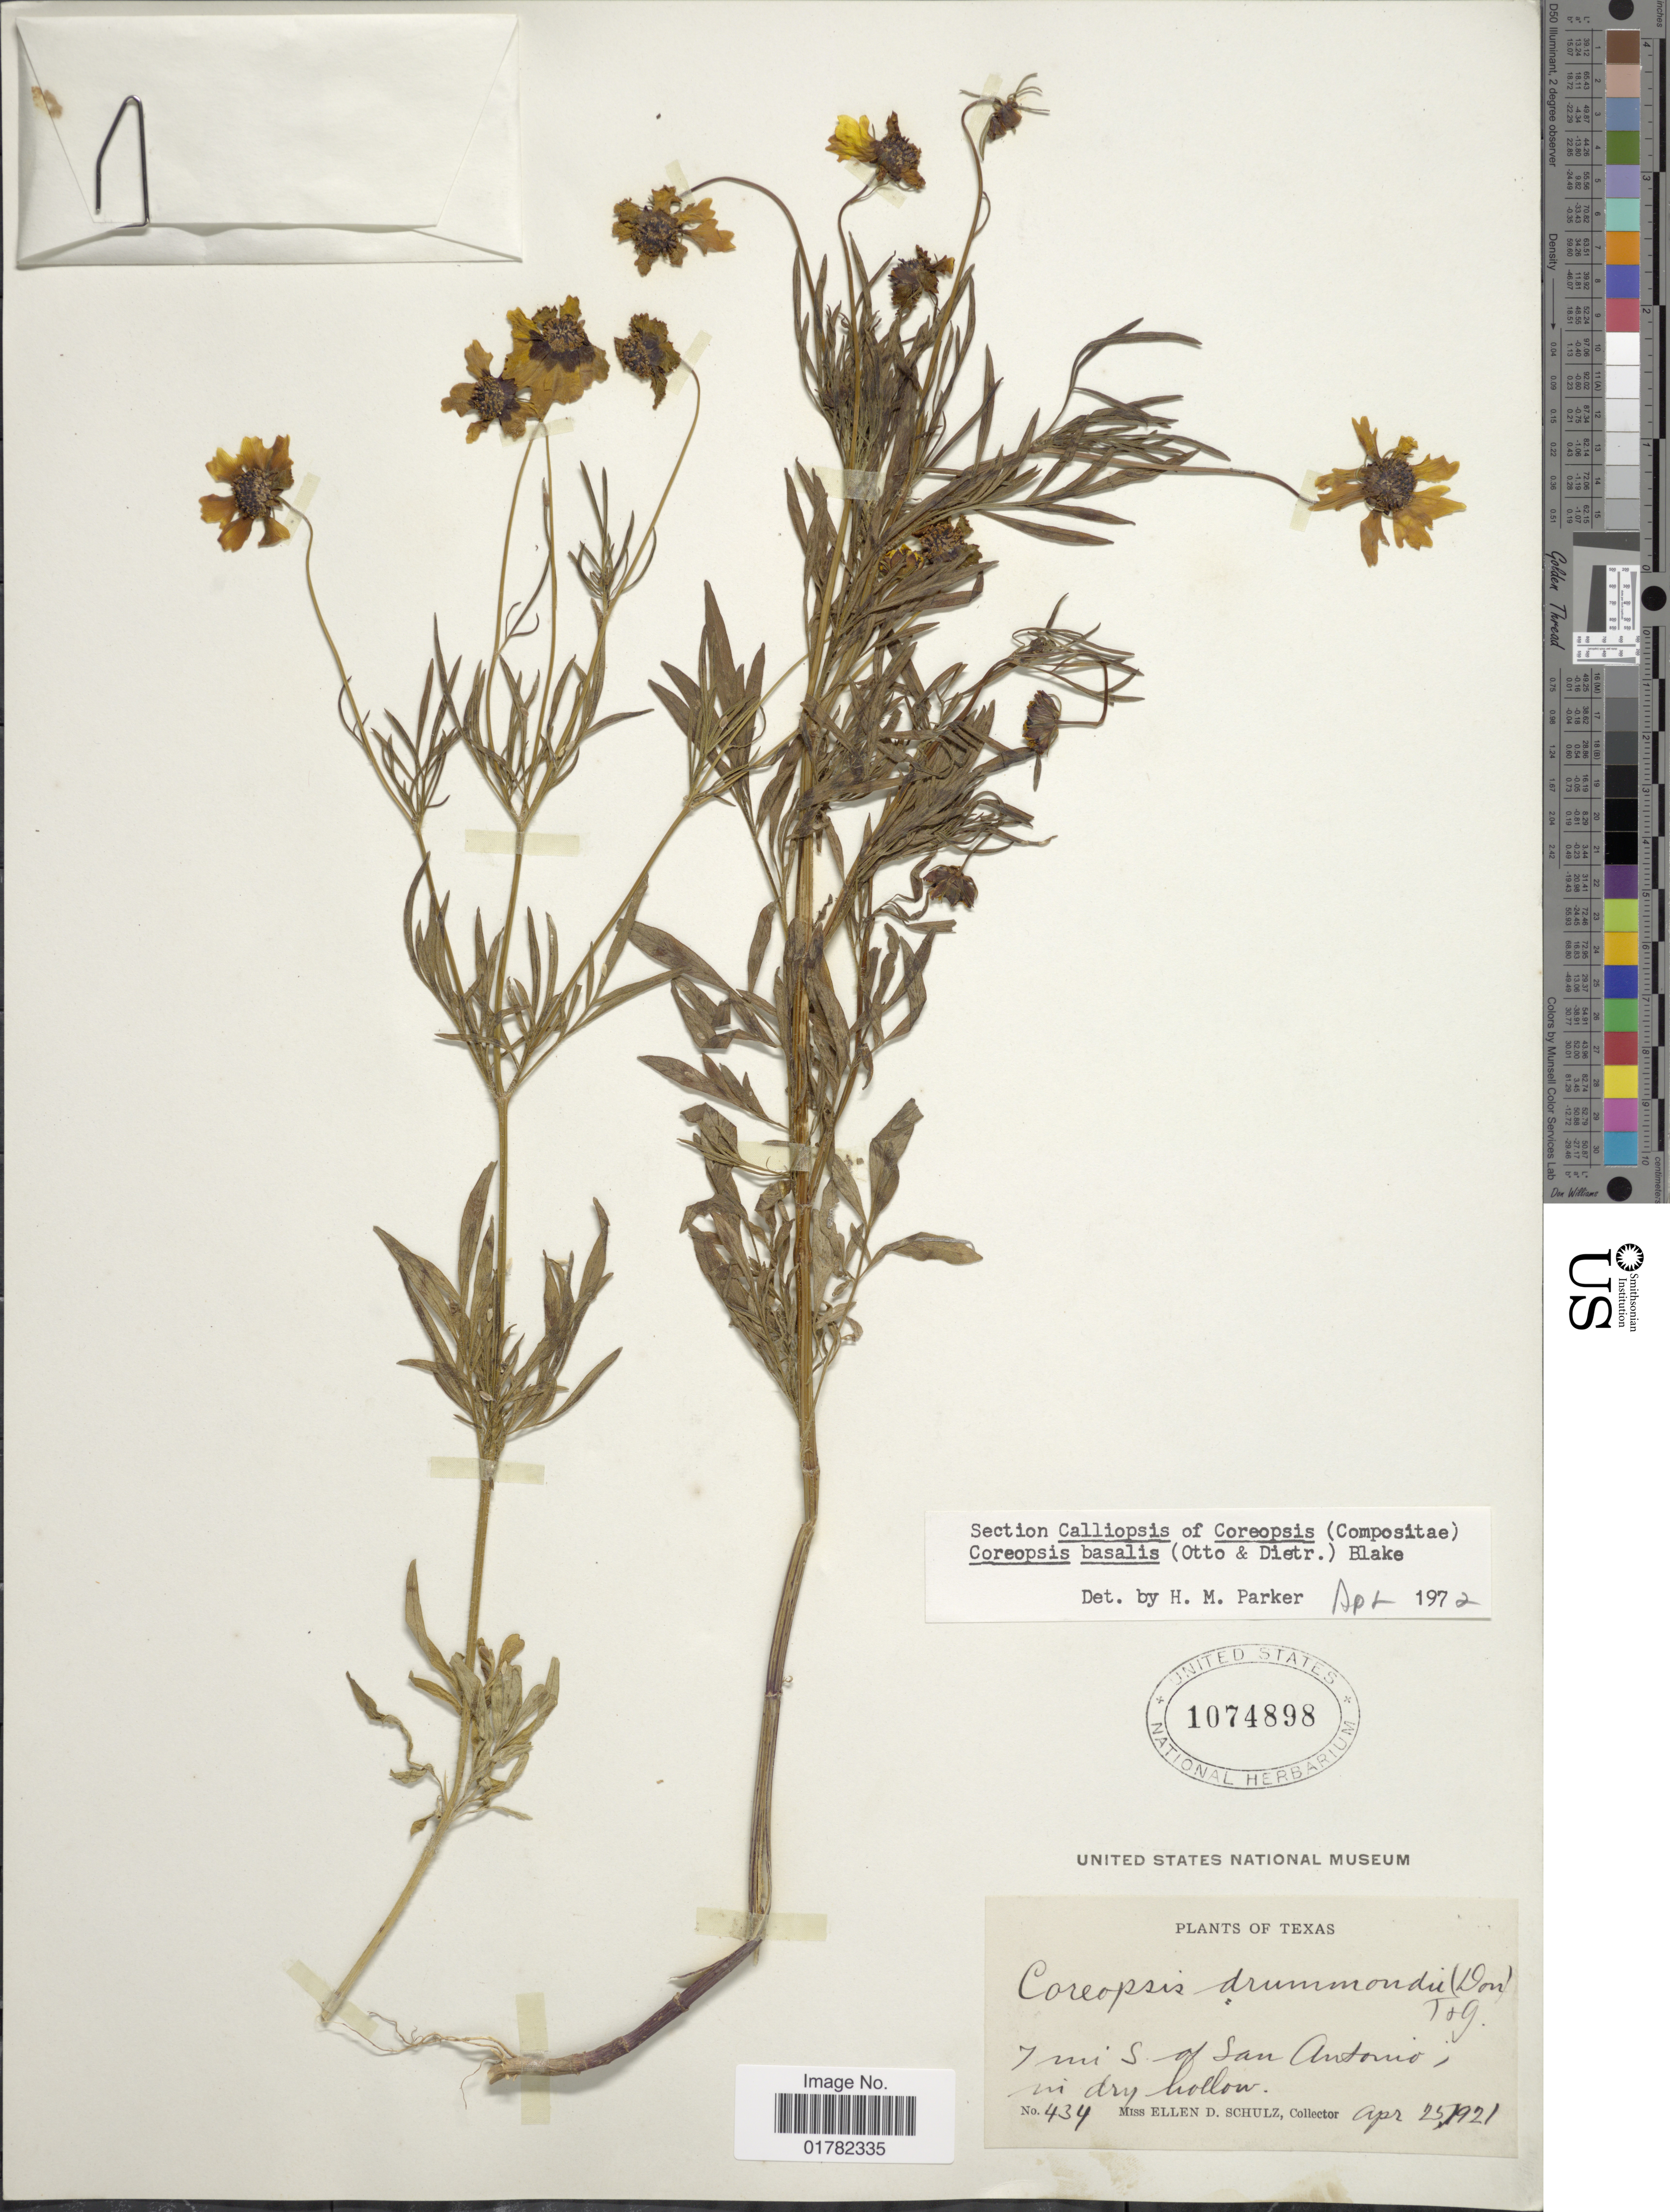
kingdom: Plantae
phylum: Tracheophyta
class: Magnoliopsida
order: Asterales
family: Asteraceae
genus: Coreopsis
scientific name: Coreopsis basalis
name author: S.F. Blake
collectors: E. D. Schulz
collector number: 434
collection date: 1921-04-25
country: United States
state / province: Texas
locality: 7 mi. S of San Antonio, in dry hollow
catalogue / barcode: US 1074898